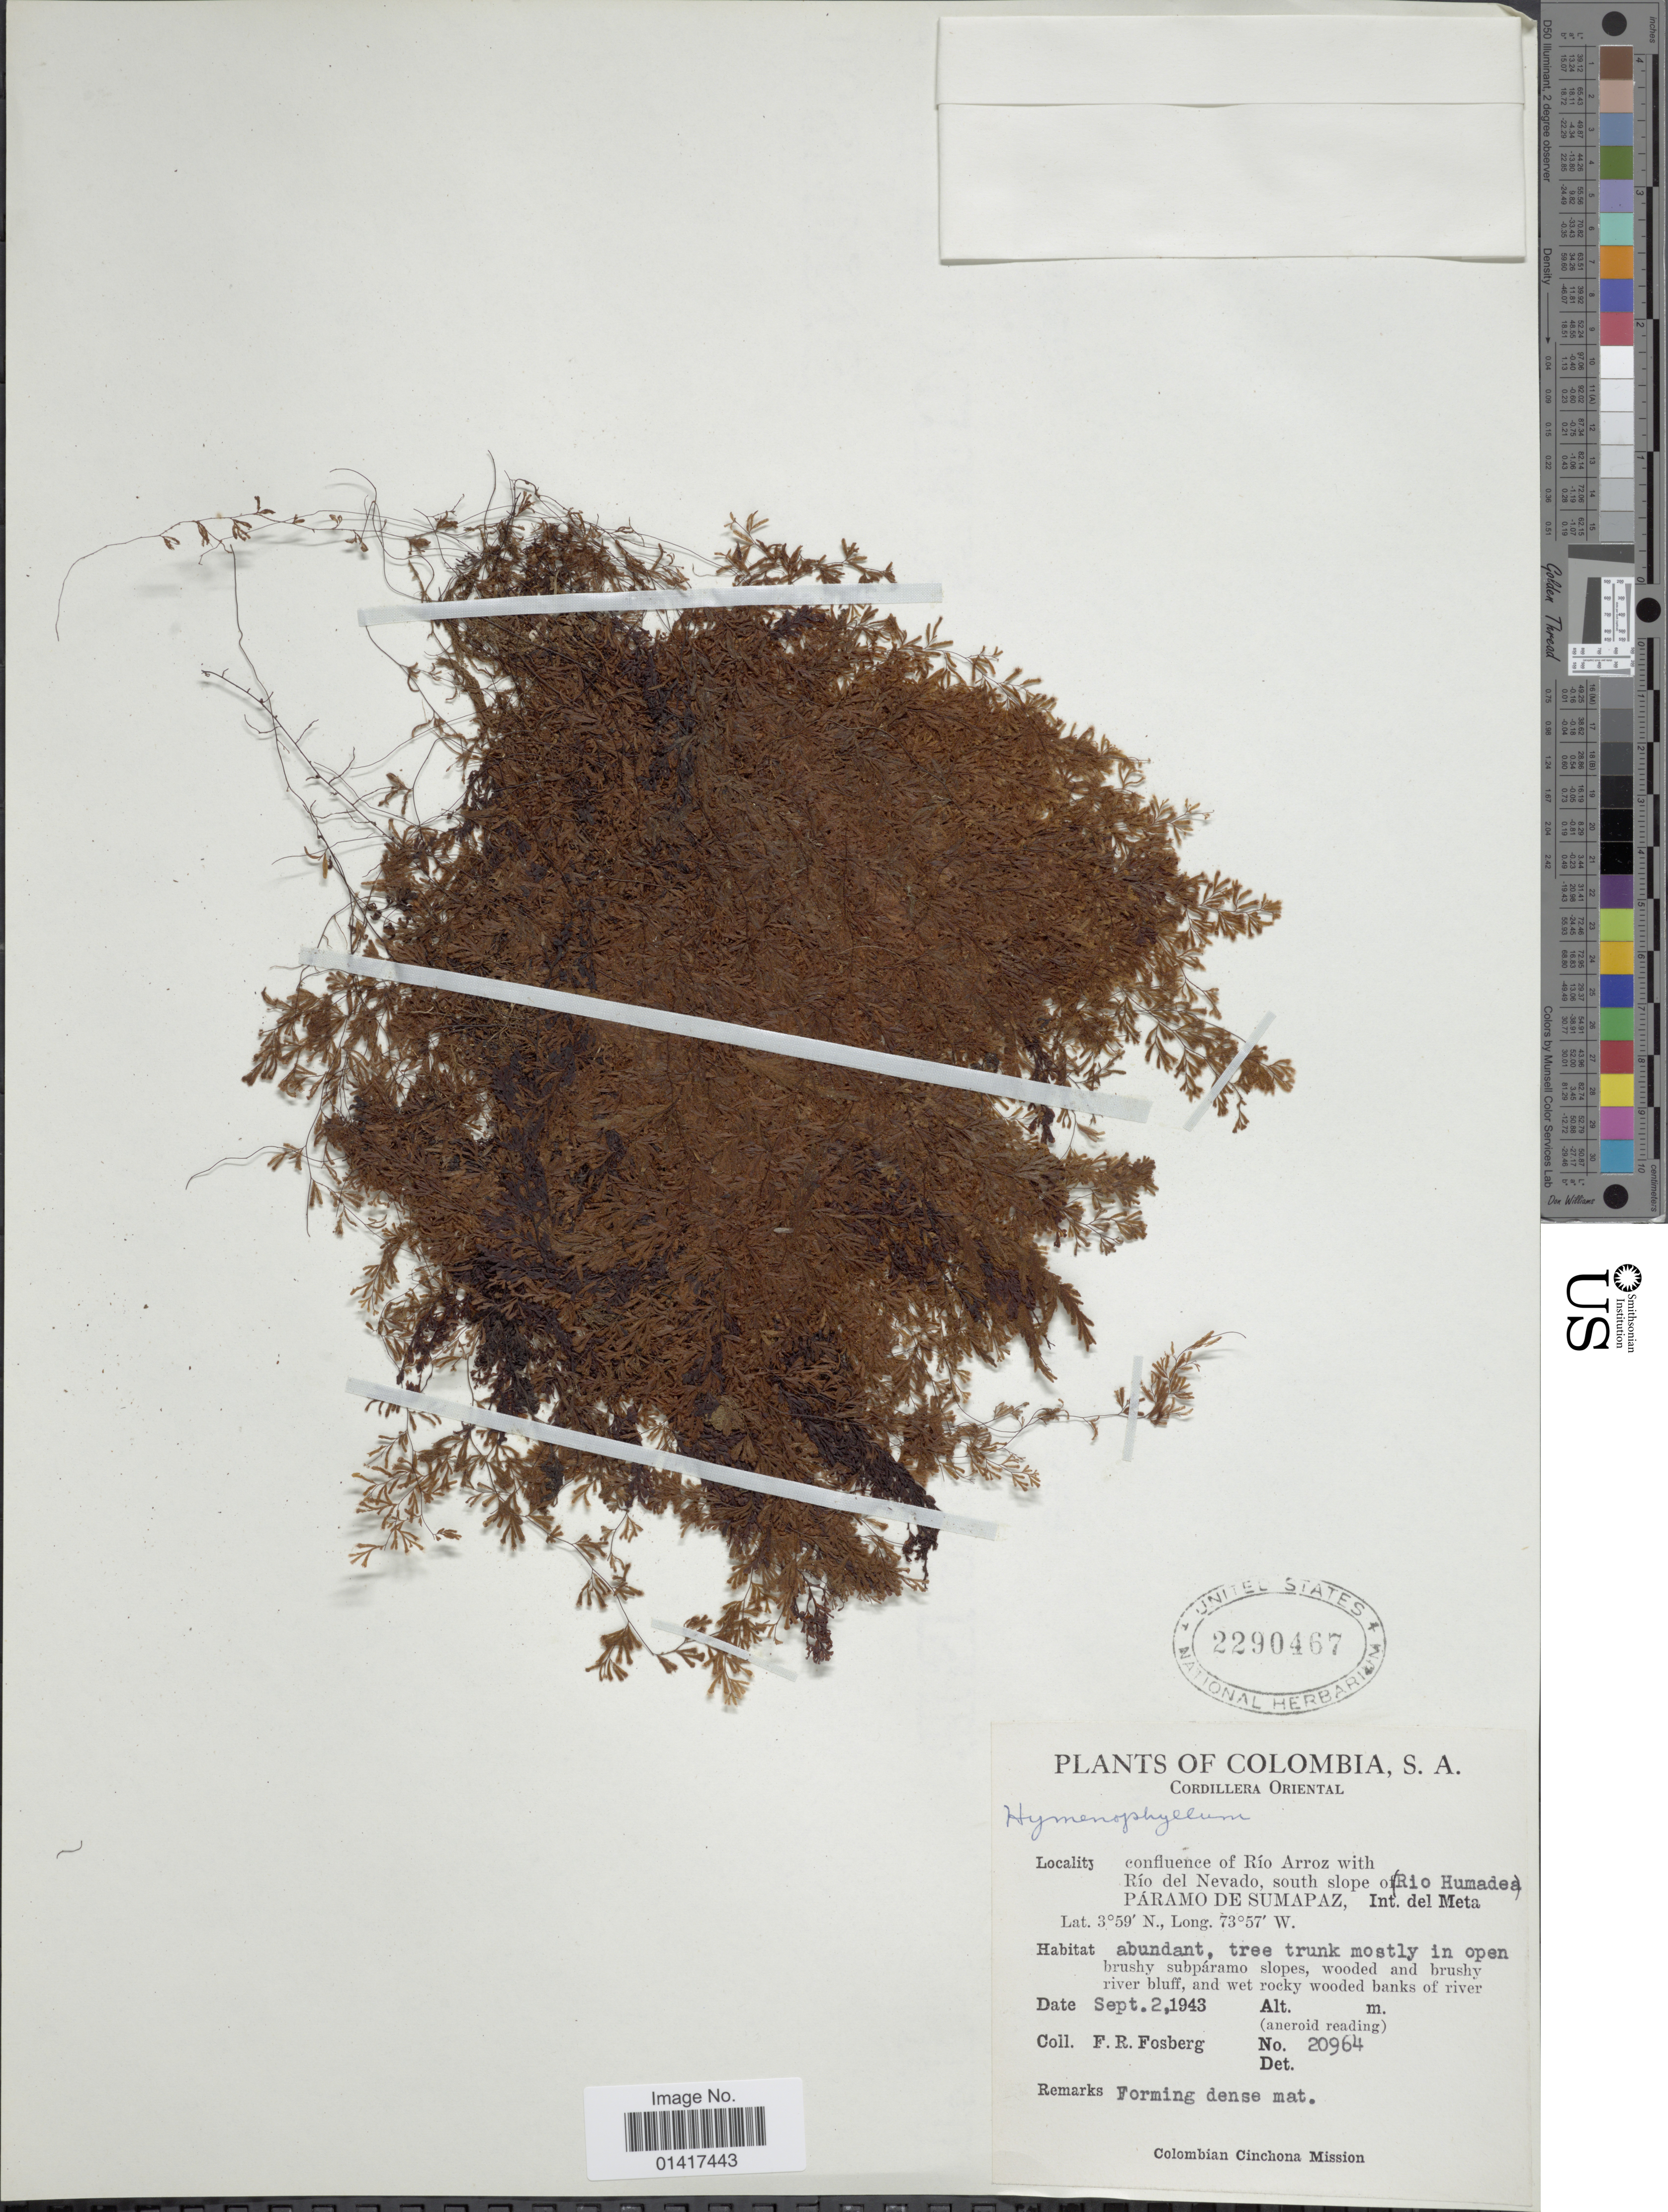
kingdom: Plantae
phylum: Tracheophyta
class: Polypodiopsida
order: Hymenophyllales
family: Hymenophyllaceae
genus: Hymenophyllum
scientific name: Hymenophyllum sp.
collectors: F. R. Fosberg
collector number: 20964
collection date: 1943-09-02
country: Colombia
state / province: Meta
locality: Cordillera Oriental. Confluence of Rio Arroz with Rio del Nevado, south slope of (Rio Humadea) Paramo de Sumapaz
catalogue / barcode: US 2290467